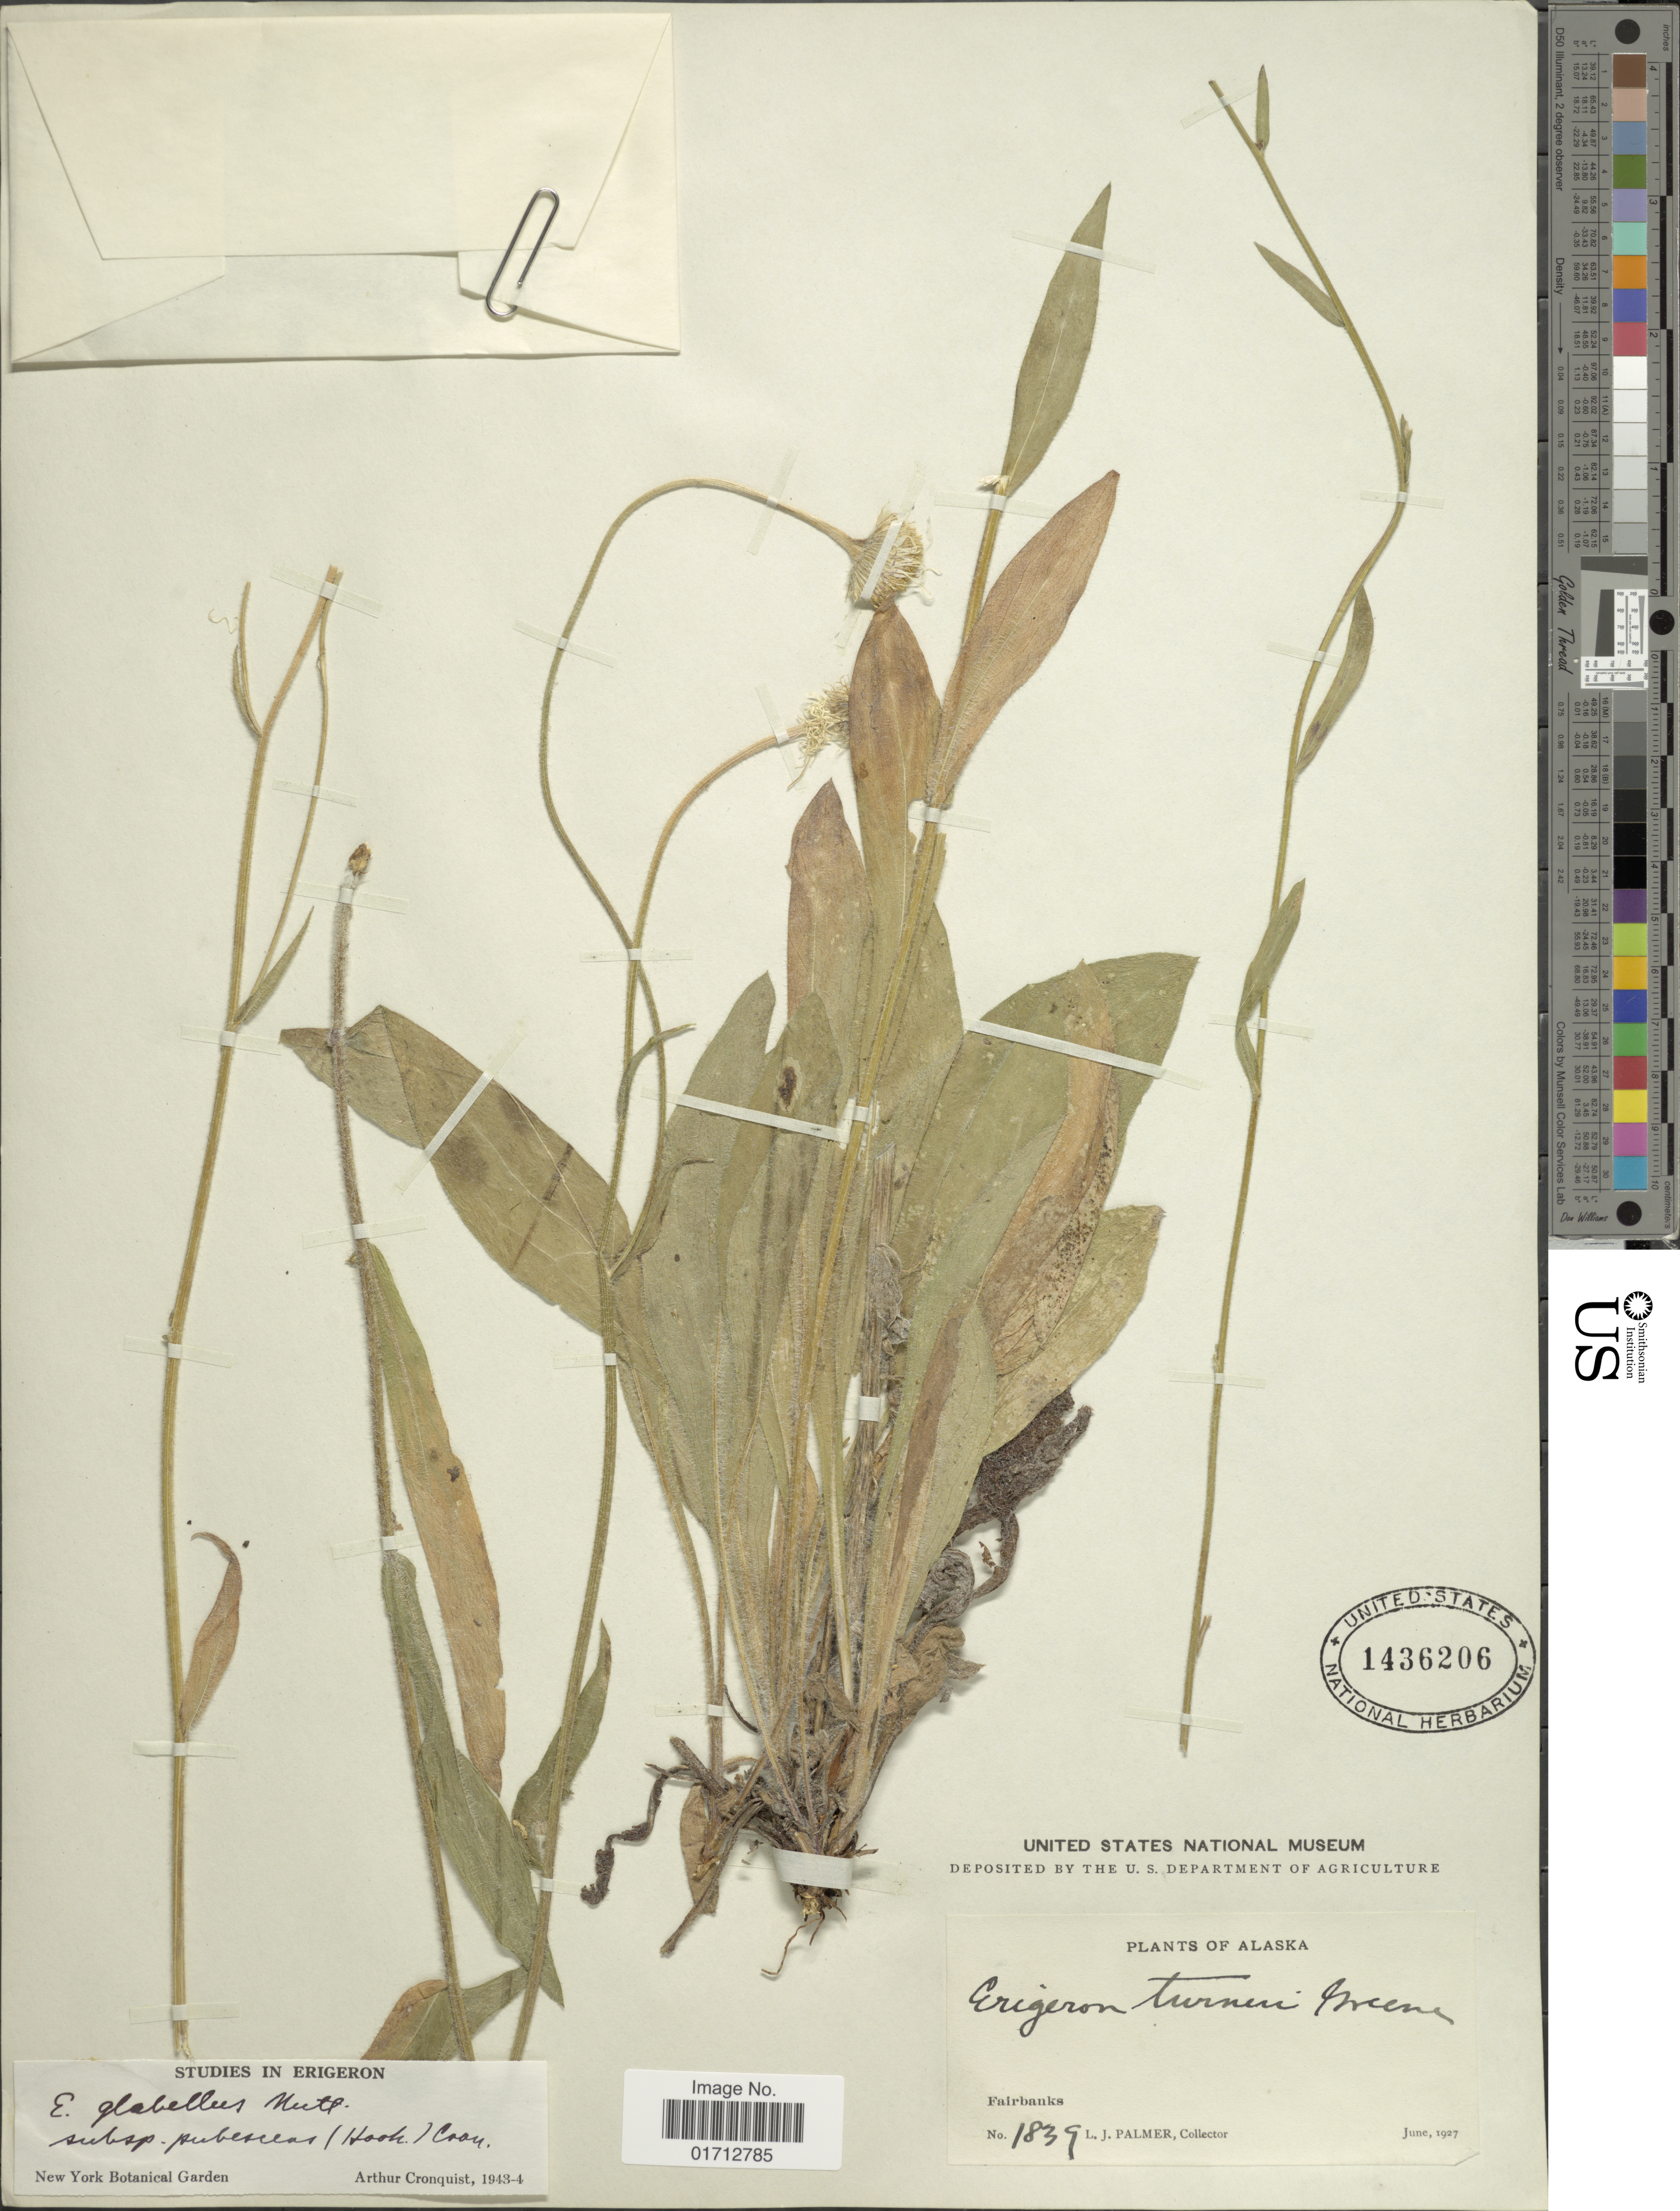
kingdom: Plantae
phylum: Tracheophyta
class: Magnoliopsida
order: Asterales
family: Asteraceae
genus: Erigeron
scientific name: Erigeron glabellus subsp. pubescens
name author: (Hook.) Cronq.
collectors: L. J. Palmer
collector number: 1839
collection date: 1927-06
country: United States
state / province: Alaska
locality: Fairbanks.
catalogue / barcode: US 1436206